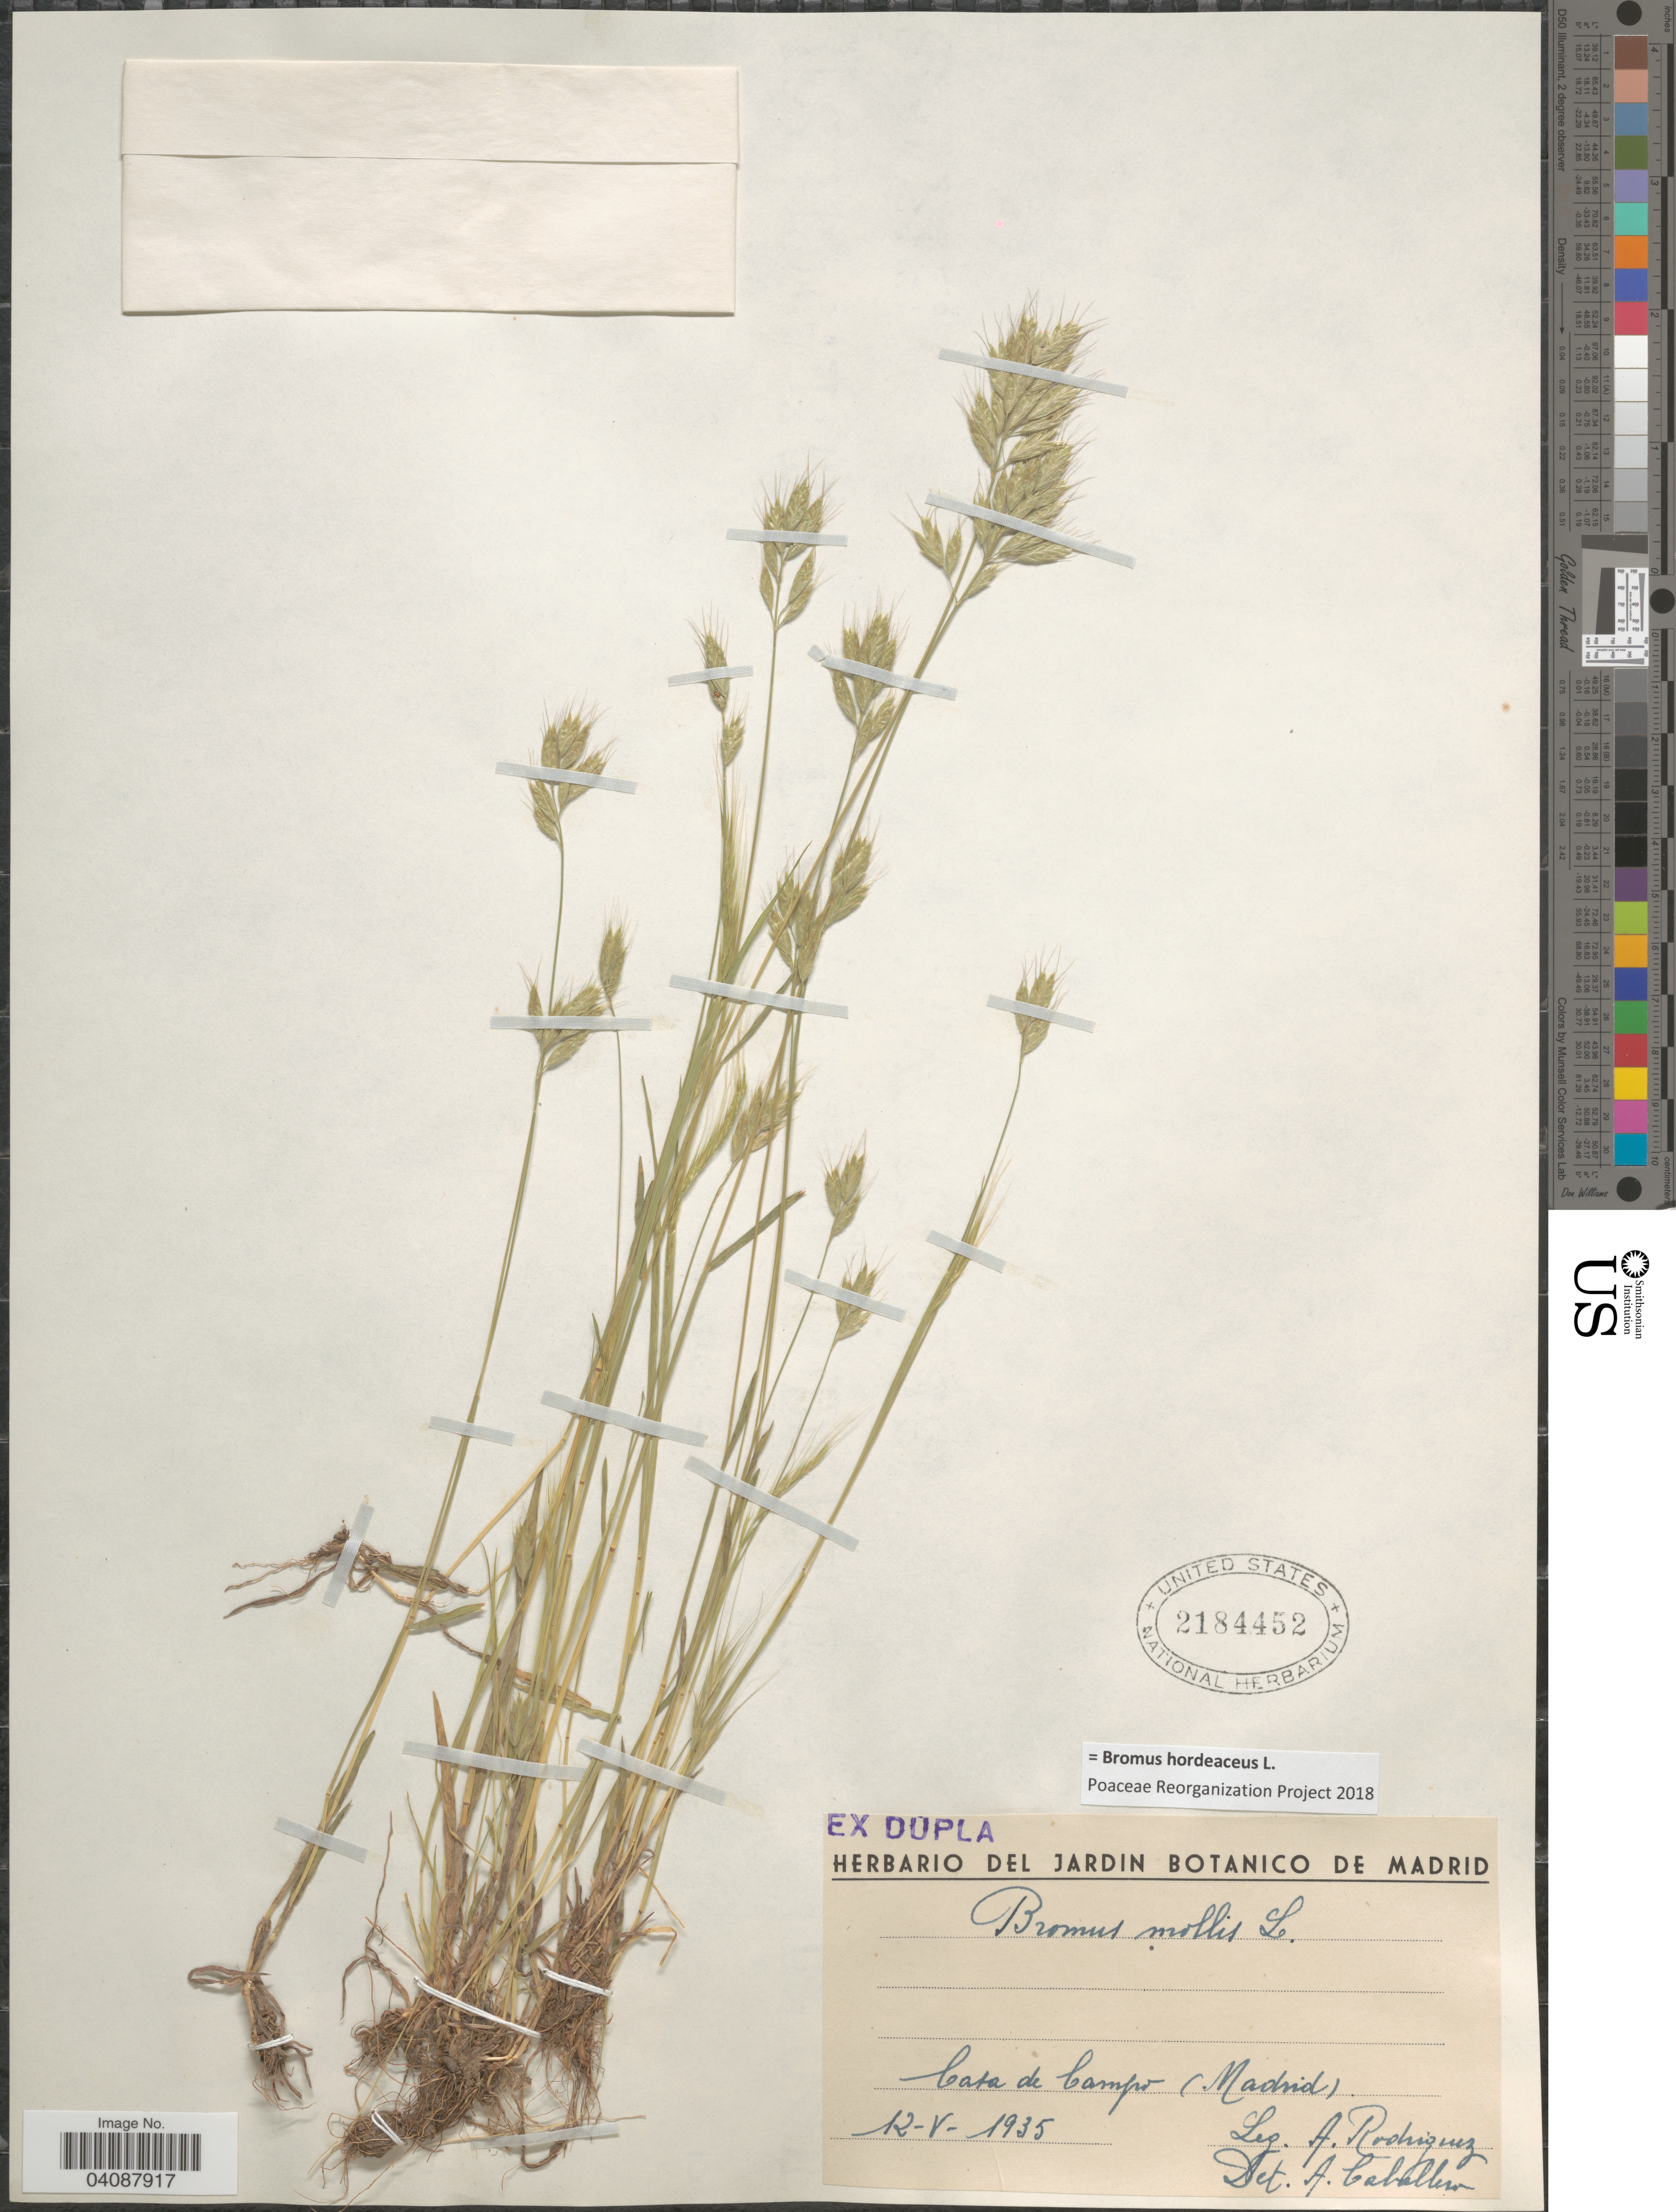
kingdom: Plantae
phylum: Tracheophyta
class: Liliopsida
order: Poales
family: Poaceae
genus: Bromus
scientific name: Bromus hordeaceus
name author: L.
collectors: A. Rodriquez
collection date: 1935-05-12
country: Spain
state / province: Madrid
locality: Casa de Campo.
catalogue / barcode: US 2184452